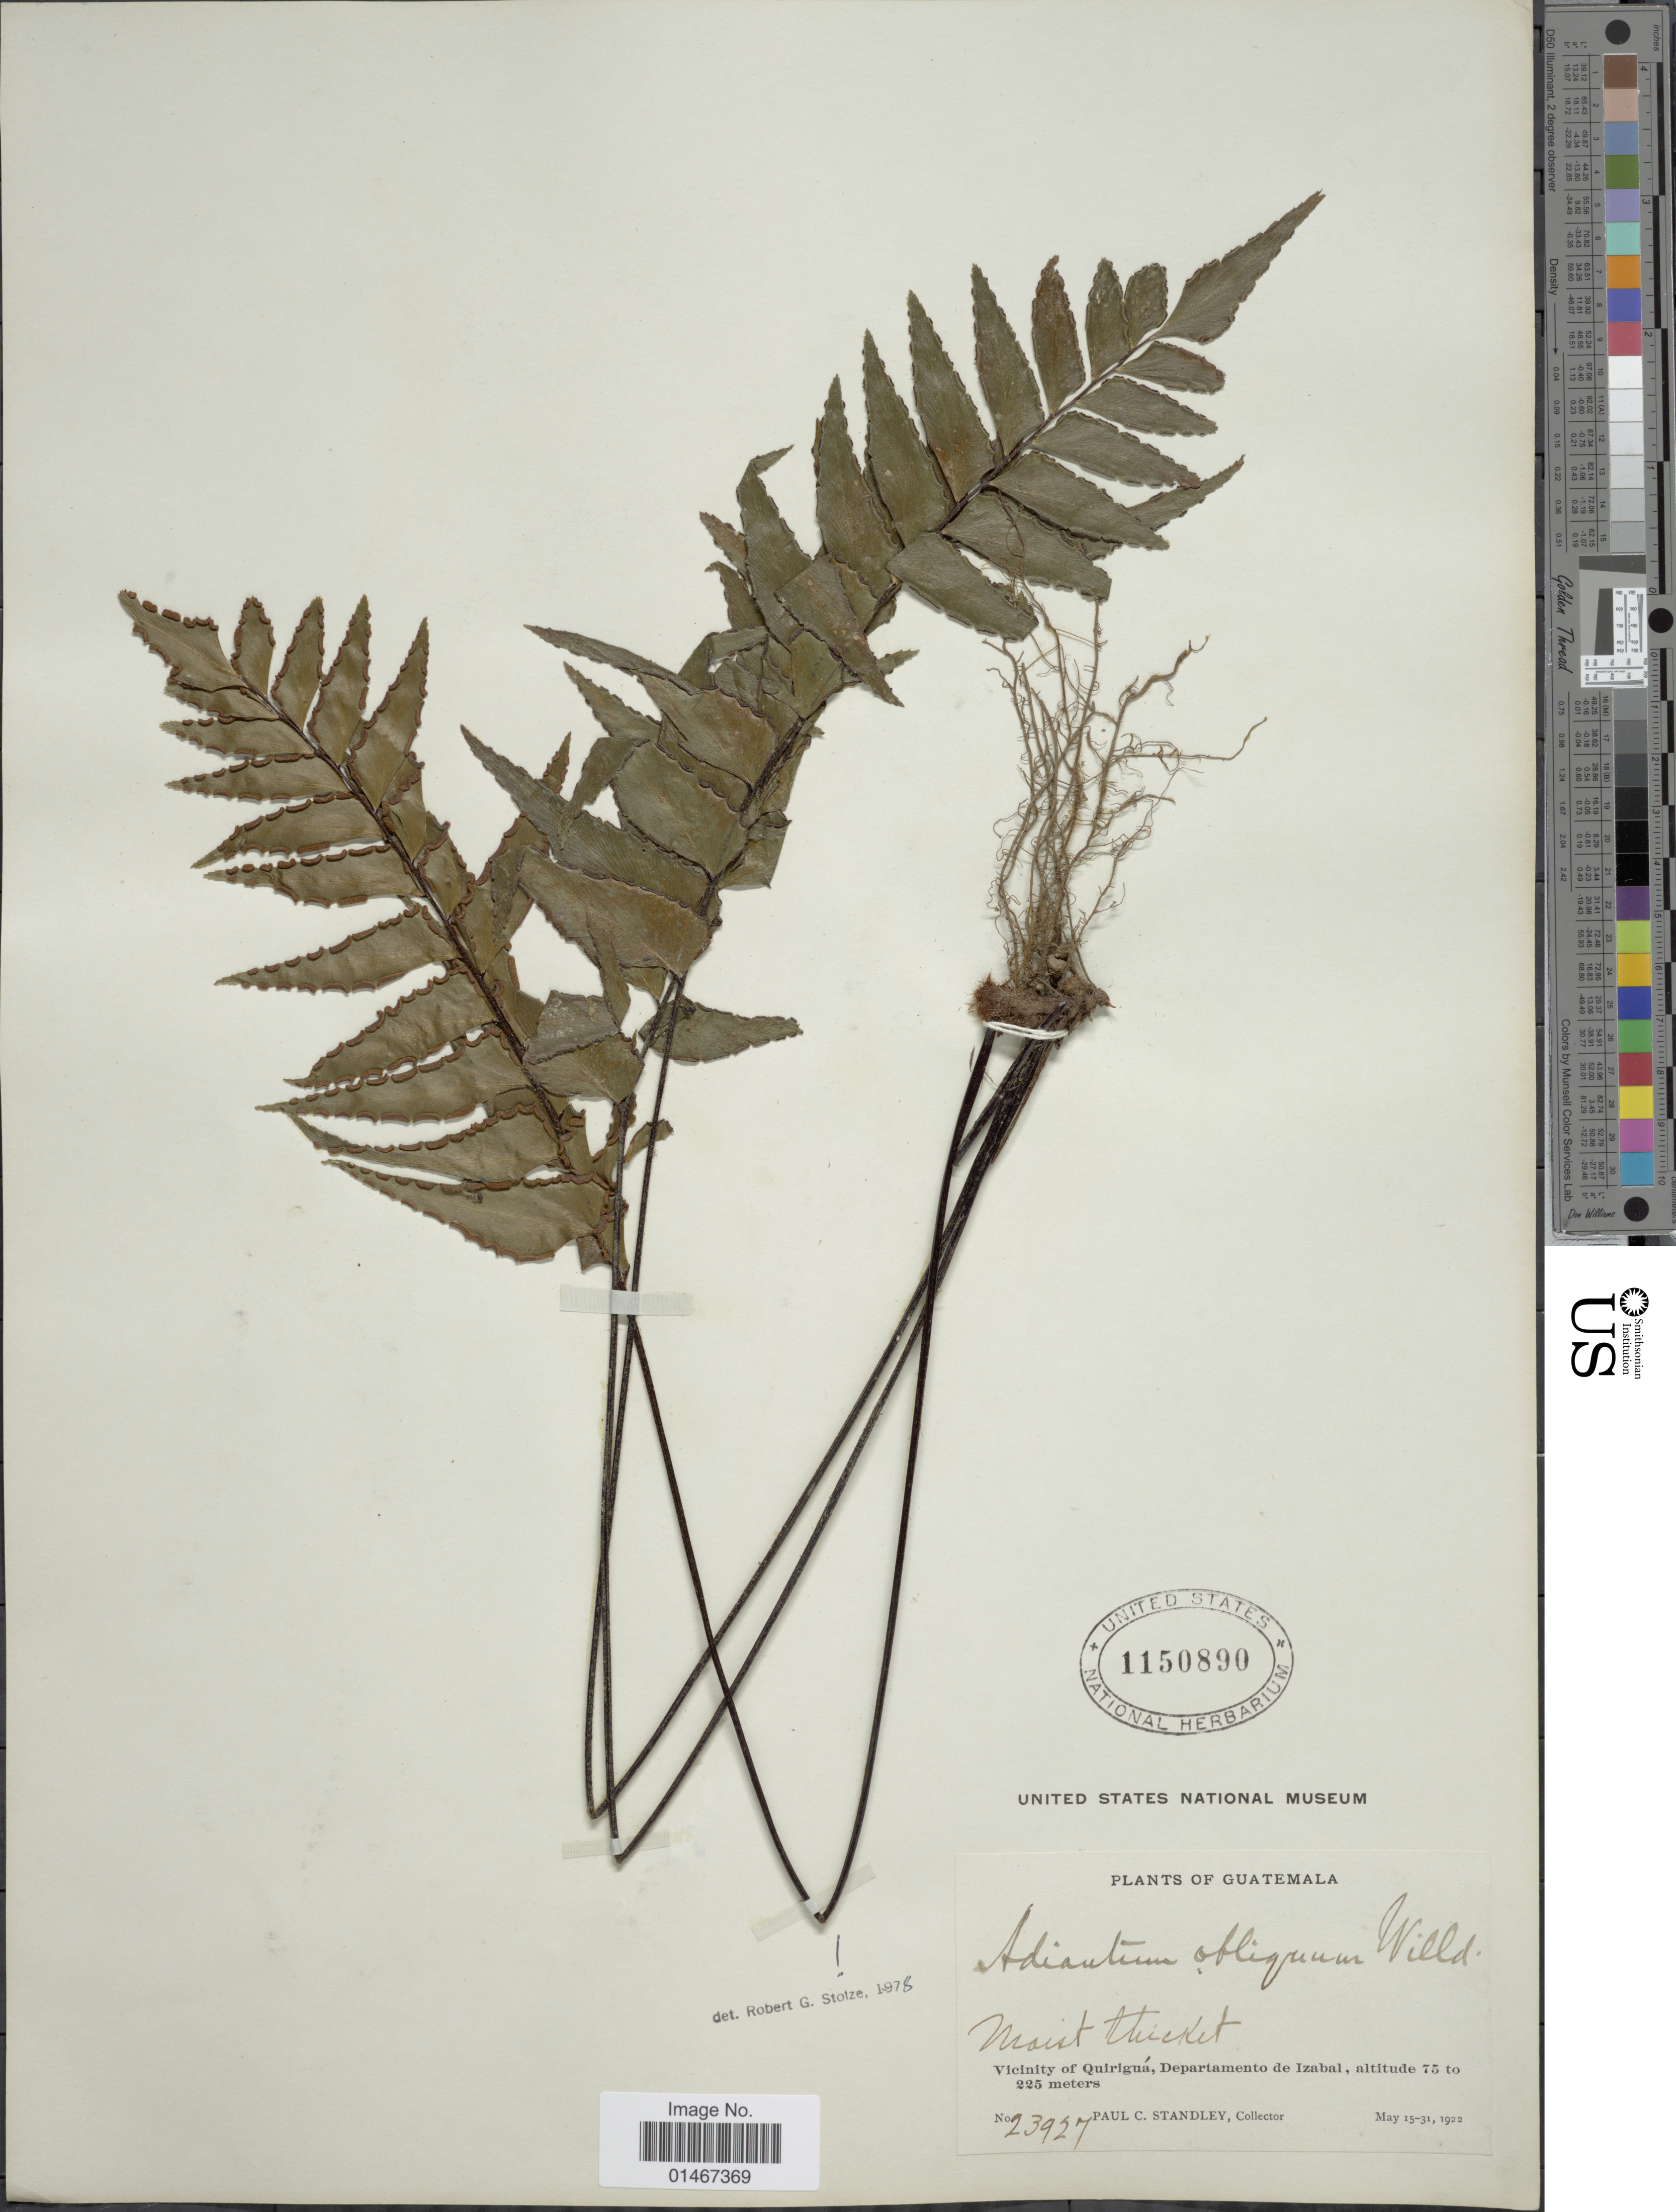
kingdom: Plantae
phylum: Tracheophyta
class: Polypodiopsida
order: Polypodiales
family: Pteridaceae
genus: Adiantum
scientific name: Adiantum obliquum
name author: Willd.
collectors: P. C. Standley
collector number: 23927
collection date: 1922-05-15/1922-05-31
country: Guatemala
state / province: Izabal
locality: Vicinity of Quirigua, Departamento de Izabal.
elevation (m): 75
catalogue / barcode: US 1150890